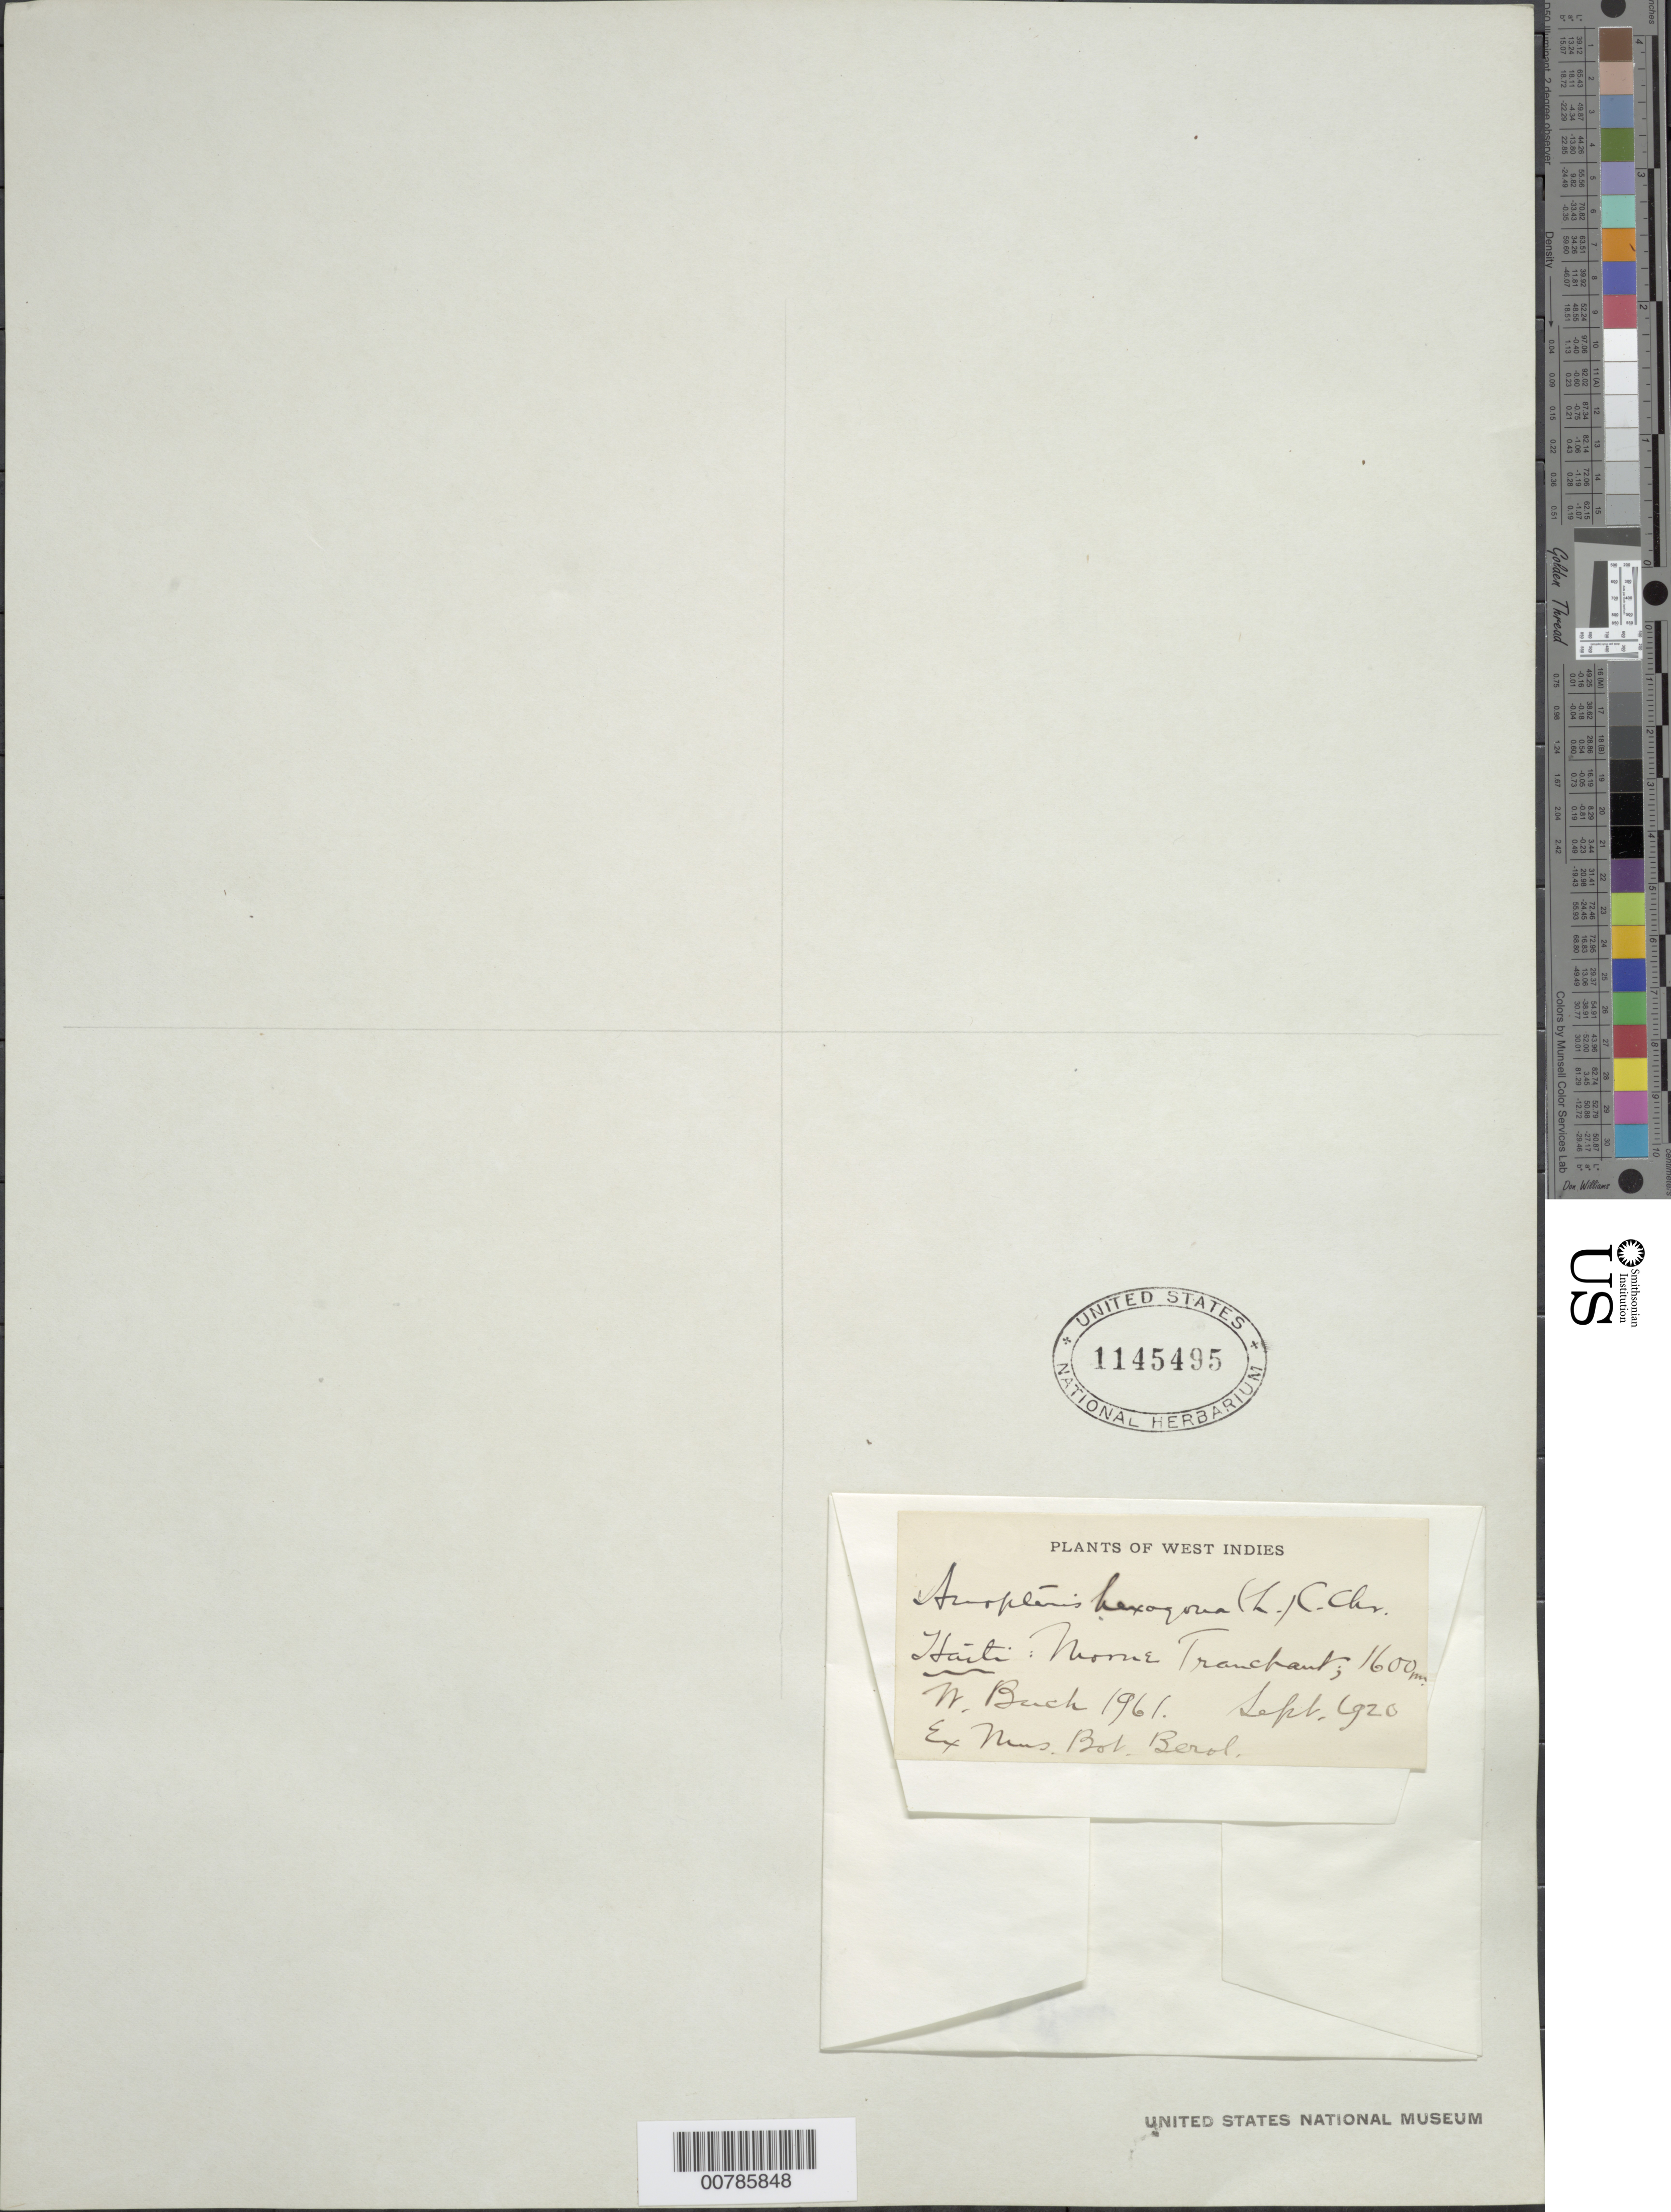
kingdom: Plantae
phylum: Tracheophyta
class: Polypodiopsida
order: Polypodiales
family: Pteridaceae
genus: Pteris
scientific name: Pteris hexagona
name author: (L.) Proctor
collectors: W. Buch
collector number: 1961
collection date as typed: Sep 1920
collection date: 1920-09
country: Haiti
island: Hispaniola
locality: Morne Tranchant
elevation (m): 1600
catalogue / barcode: US 1145495